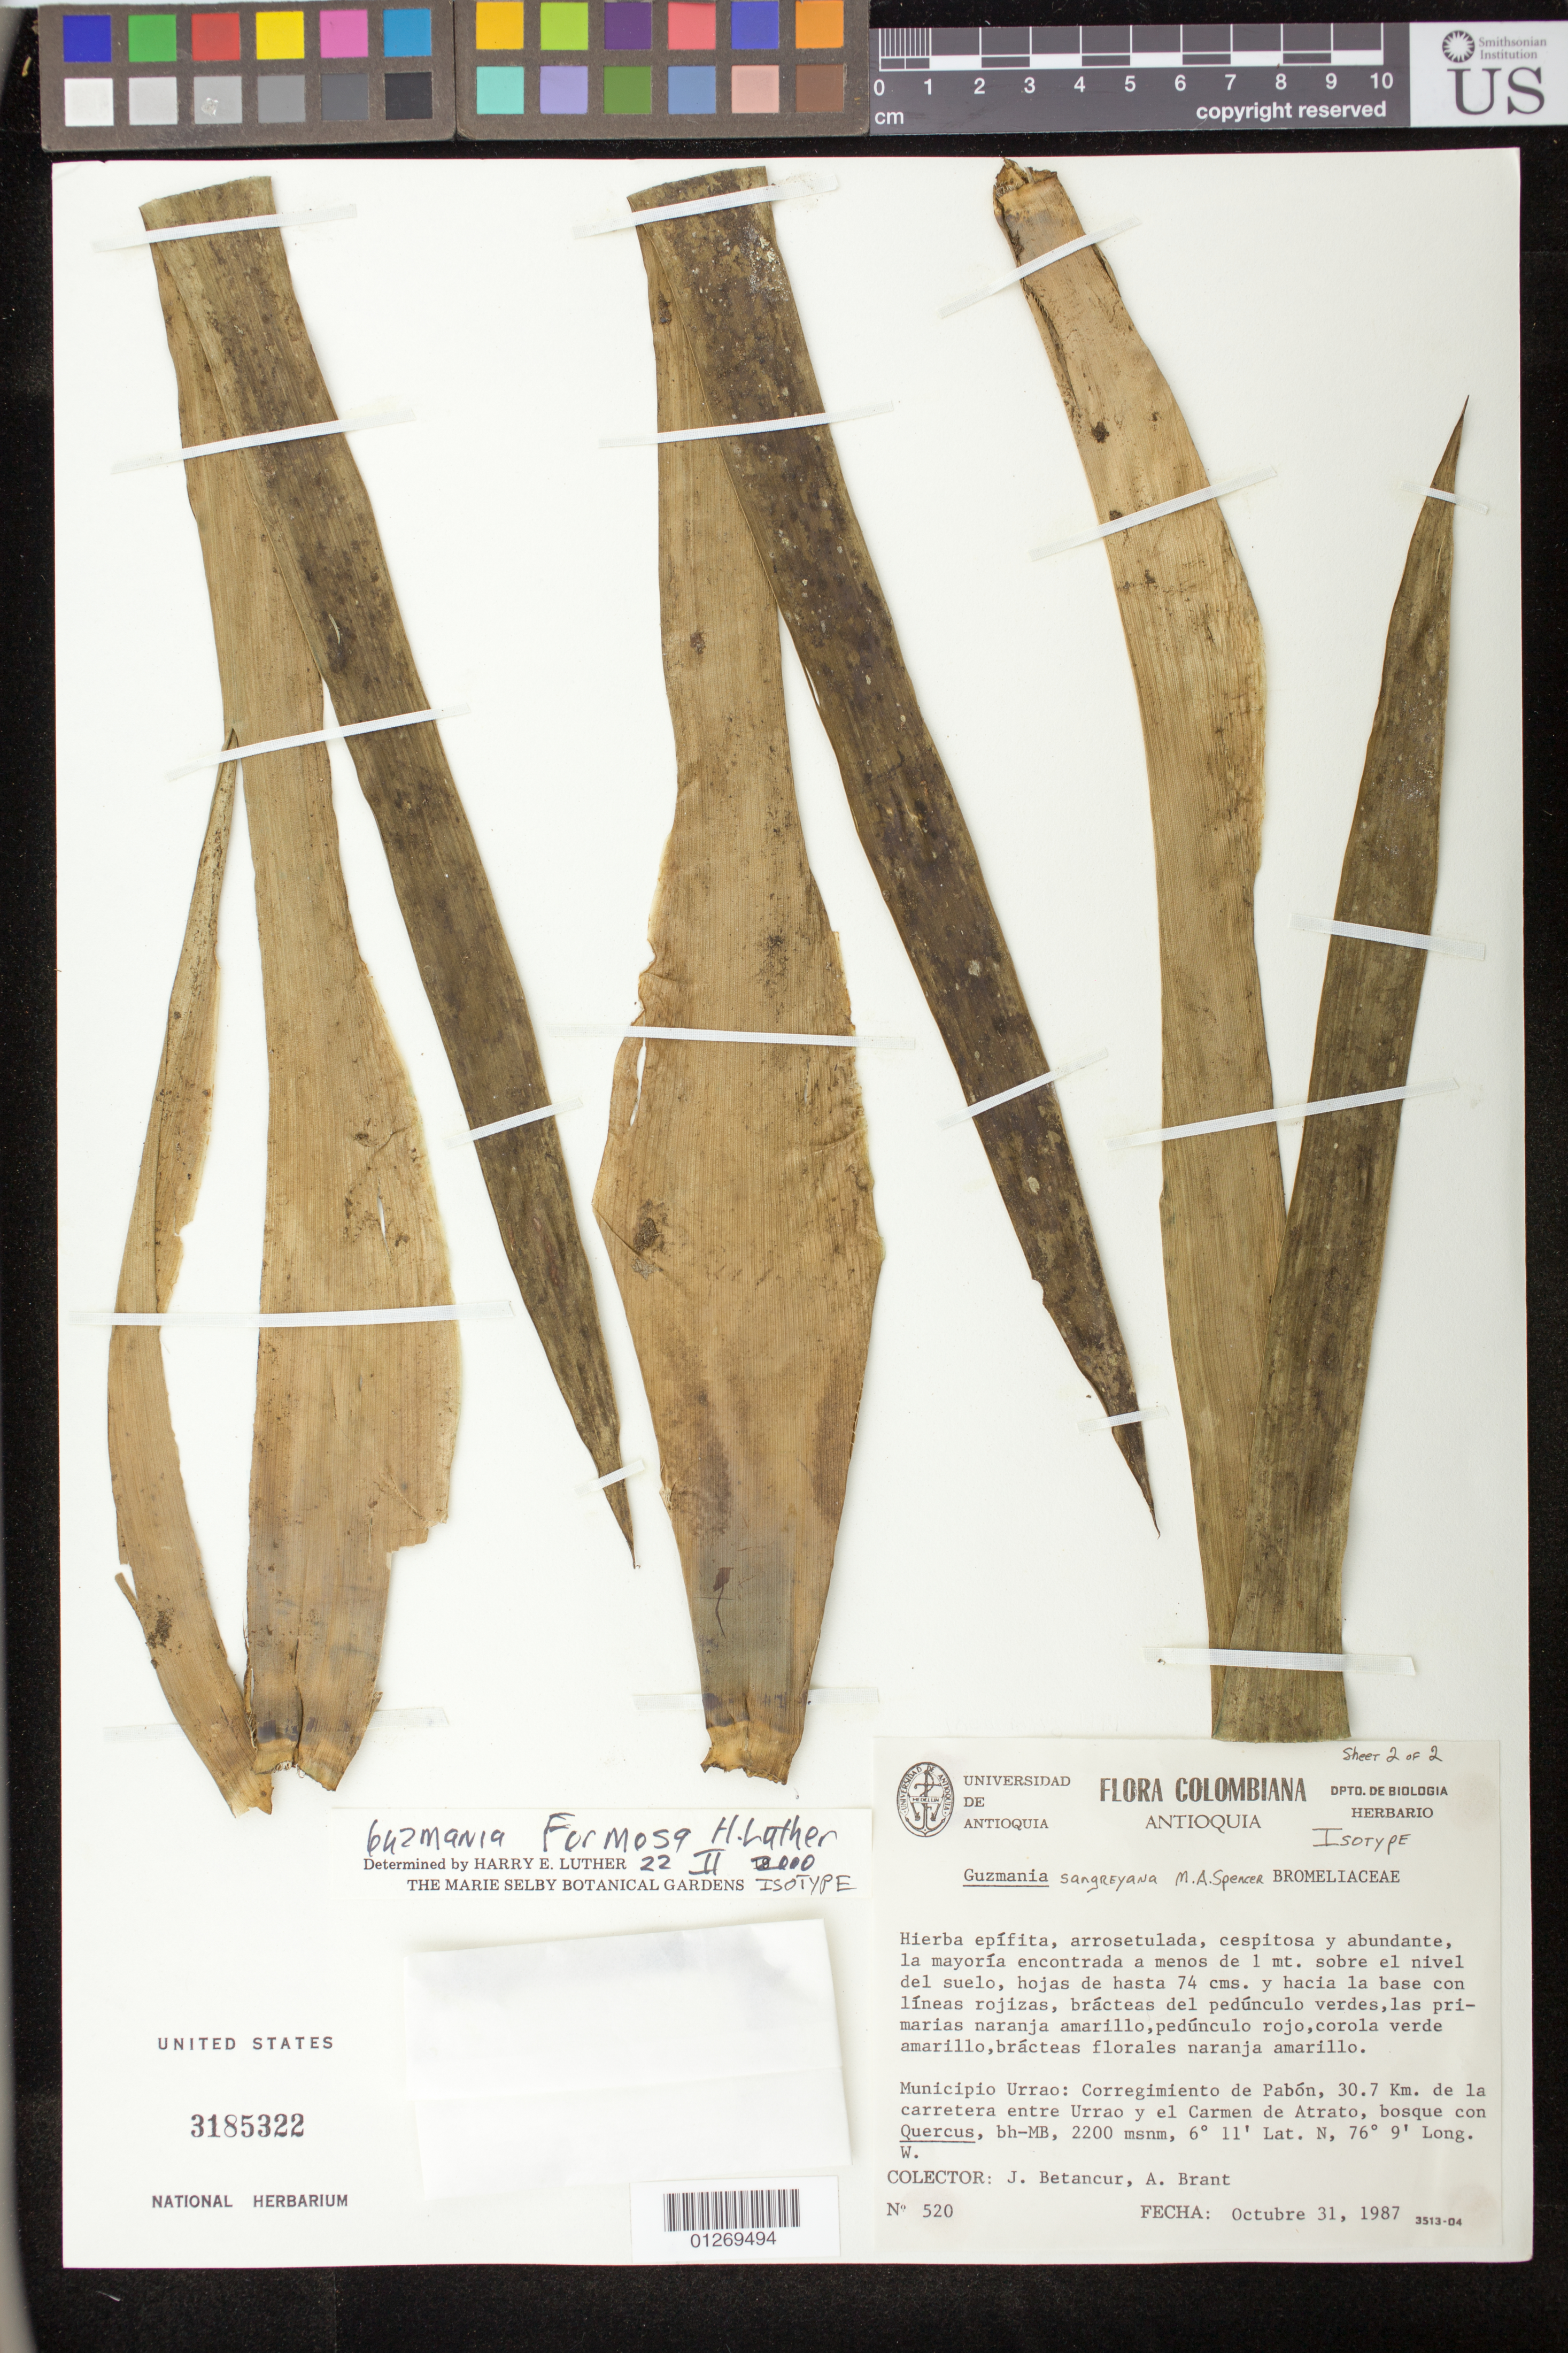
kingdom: Plantae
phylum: Tracheophyta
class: Liliopsida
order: Poales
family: Bromeliaceae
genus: Guzmania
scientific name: Guzmania formosa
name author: H. Luther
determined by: Luther, Harry E.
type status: Isotype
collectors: J. C. Betancur & A. Brant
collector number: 520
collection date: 1987-10-31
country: Colombia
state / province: Antioquia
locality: Municipio Urrao: Corregimiento de Pabón, 30.7 km de la carretera entre Urrao y el Carmen de Atrato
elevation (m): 2200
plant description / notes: Annotated as isotype of "Guzmania sangreyana M.S. Spencer", ined. name never published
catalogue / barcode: US 3185322